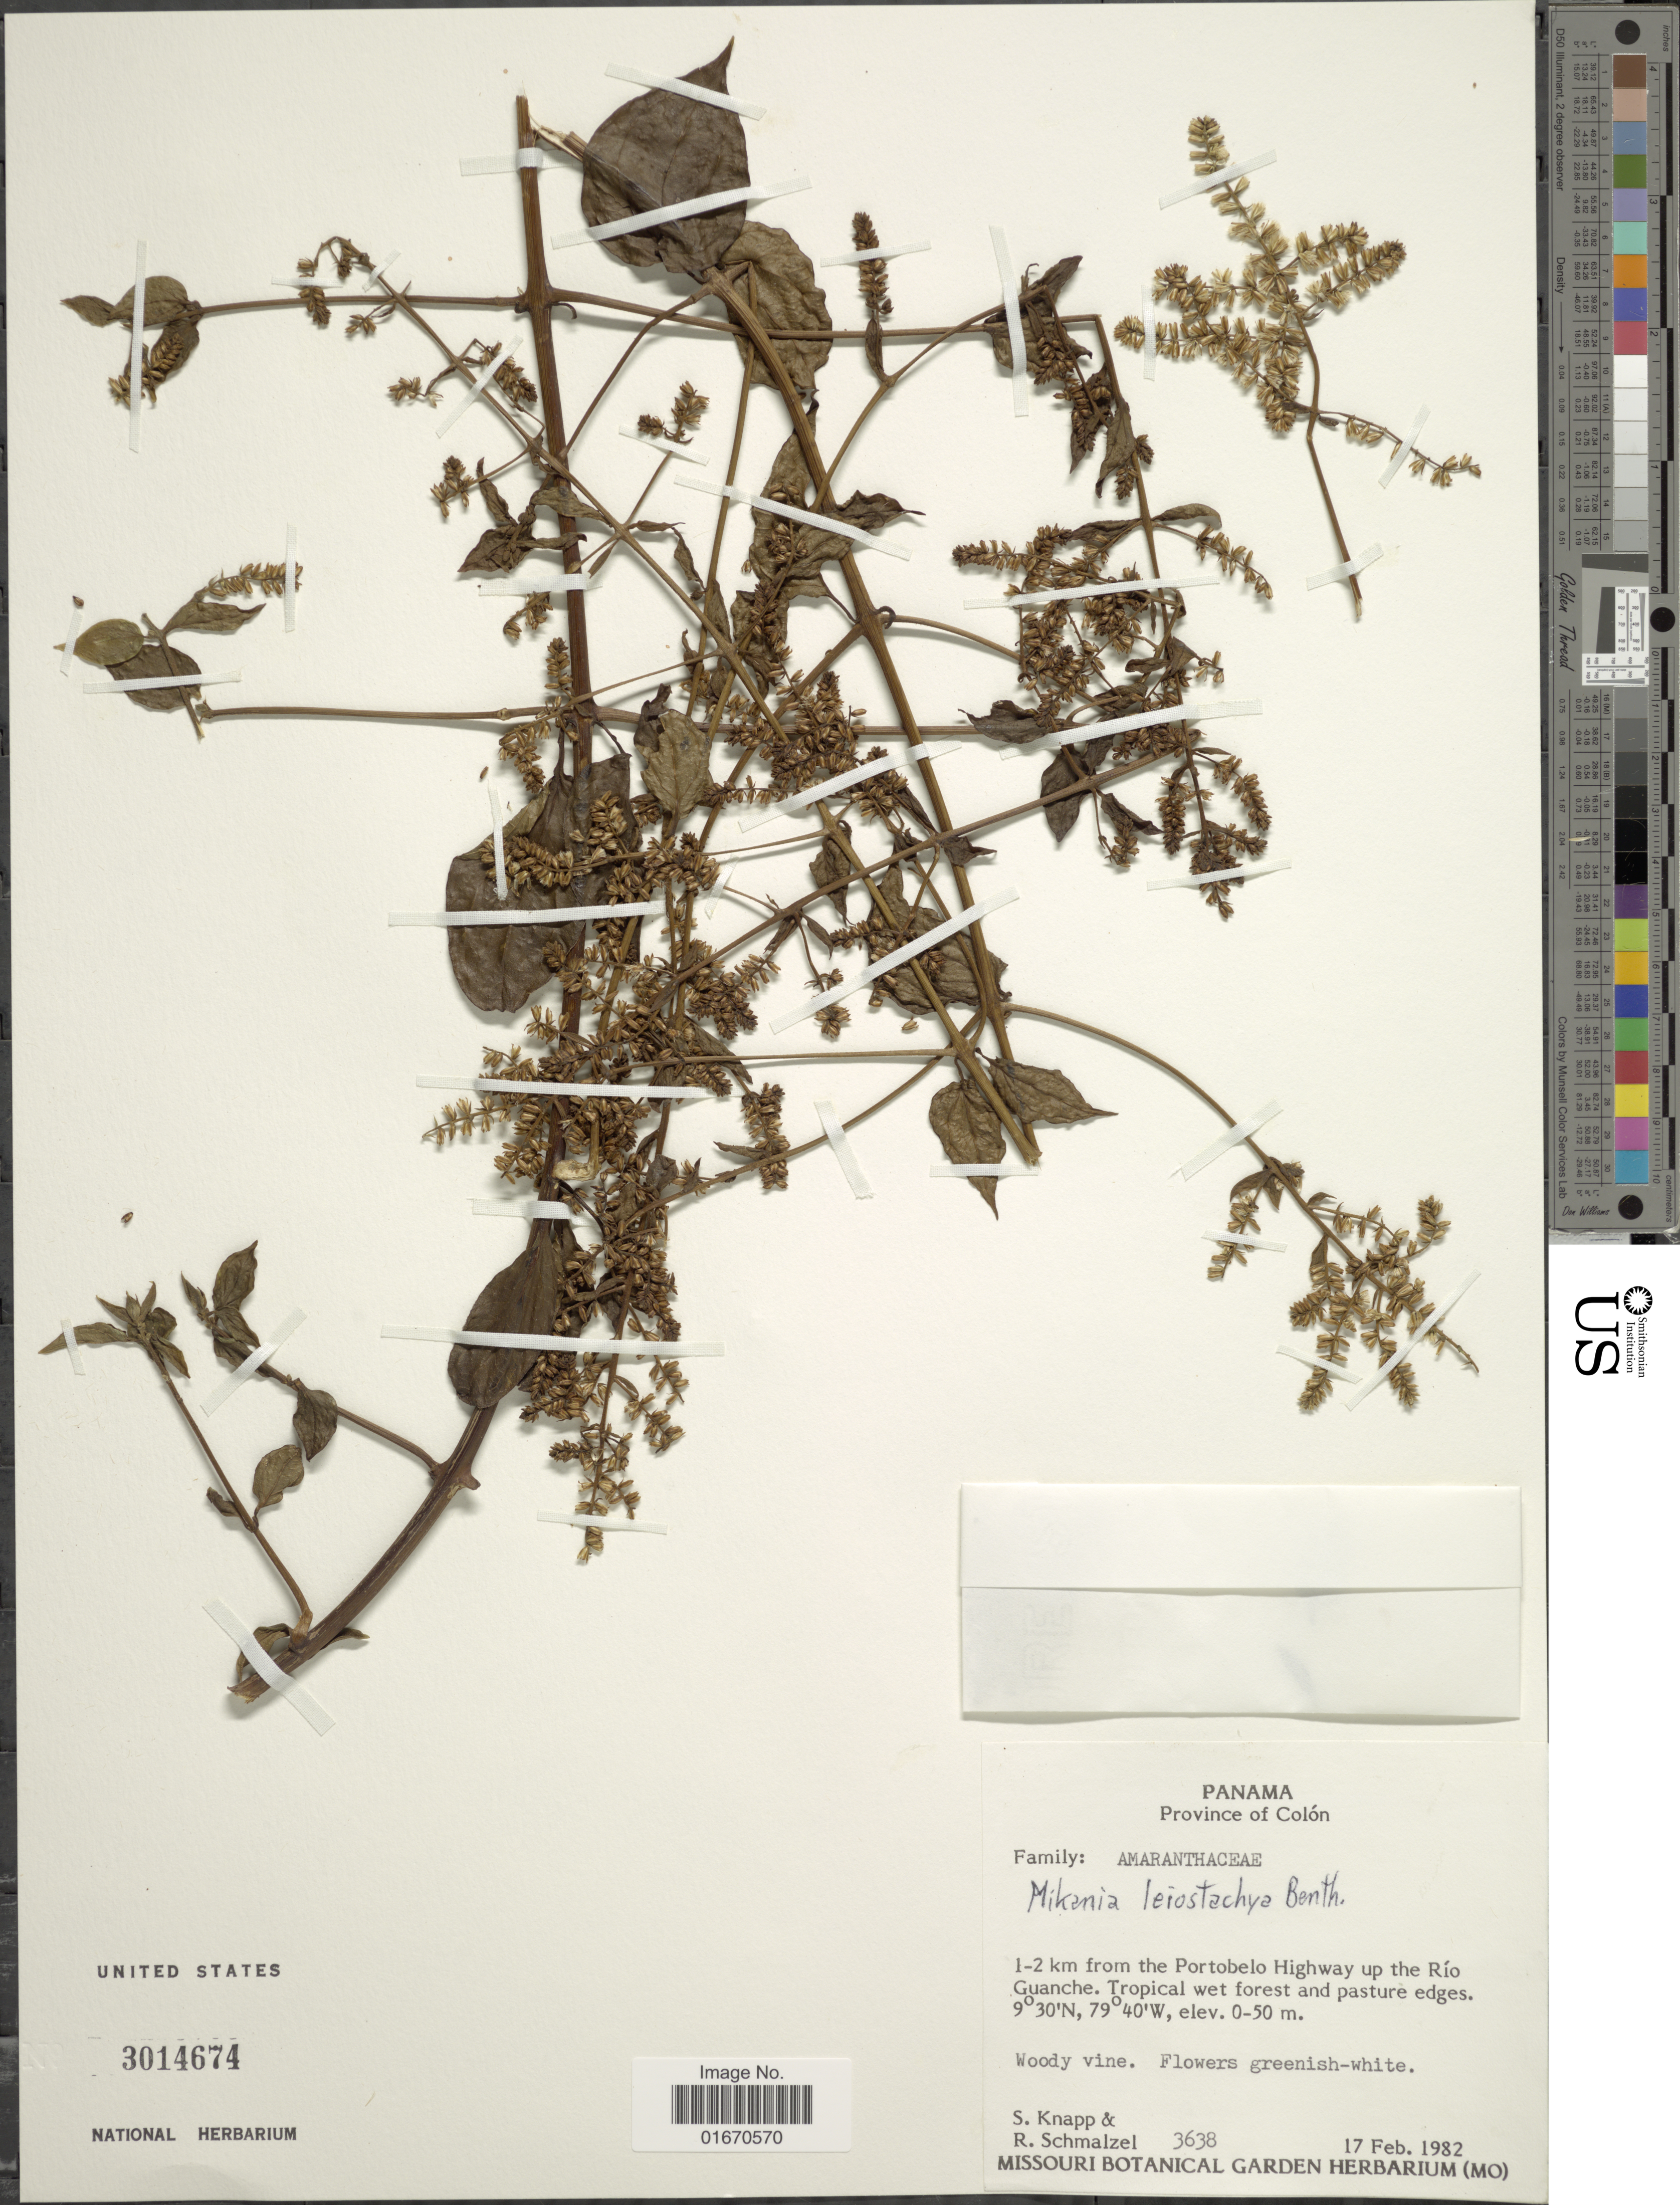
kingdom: Plantae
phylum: Tracheophyta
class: Magnoliopsida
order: Asterales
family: Asteraceae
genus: Mikania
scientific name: Mikania leiostachya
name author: Benth.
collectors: S. Knapp & R. Schmalzel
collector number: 3638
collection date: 1982-02-17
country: Panama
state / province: Colón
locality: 1-2 km from the Portobelo Highway up the Rio Guanche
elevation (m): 0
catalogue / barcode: US 3014674